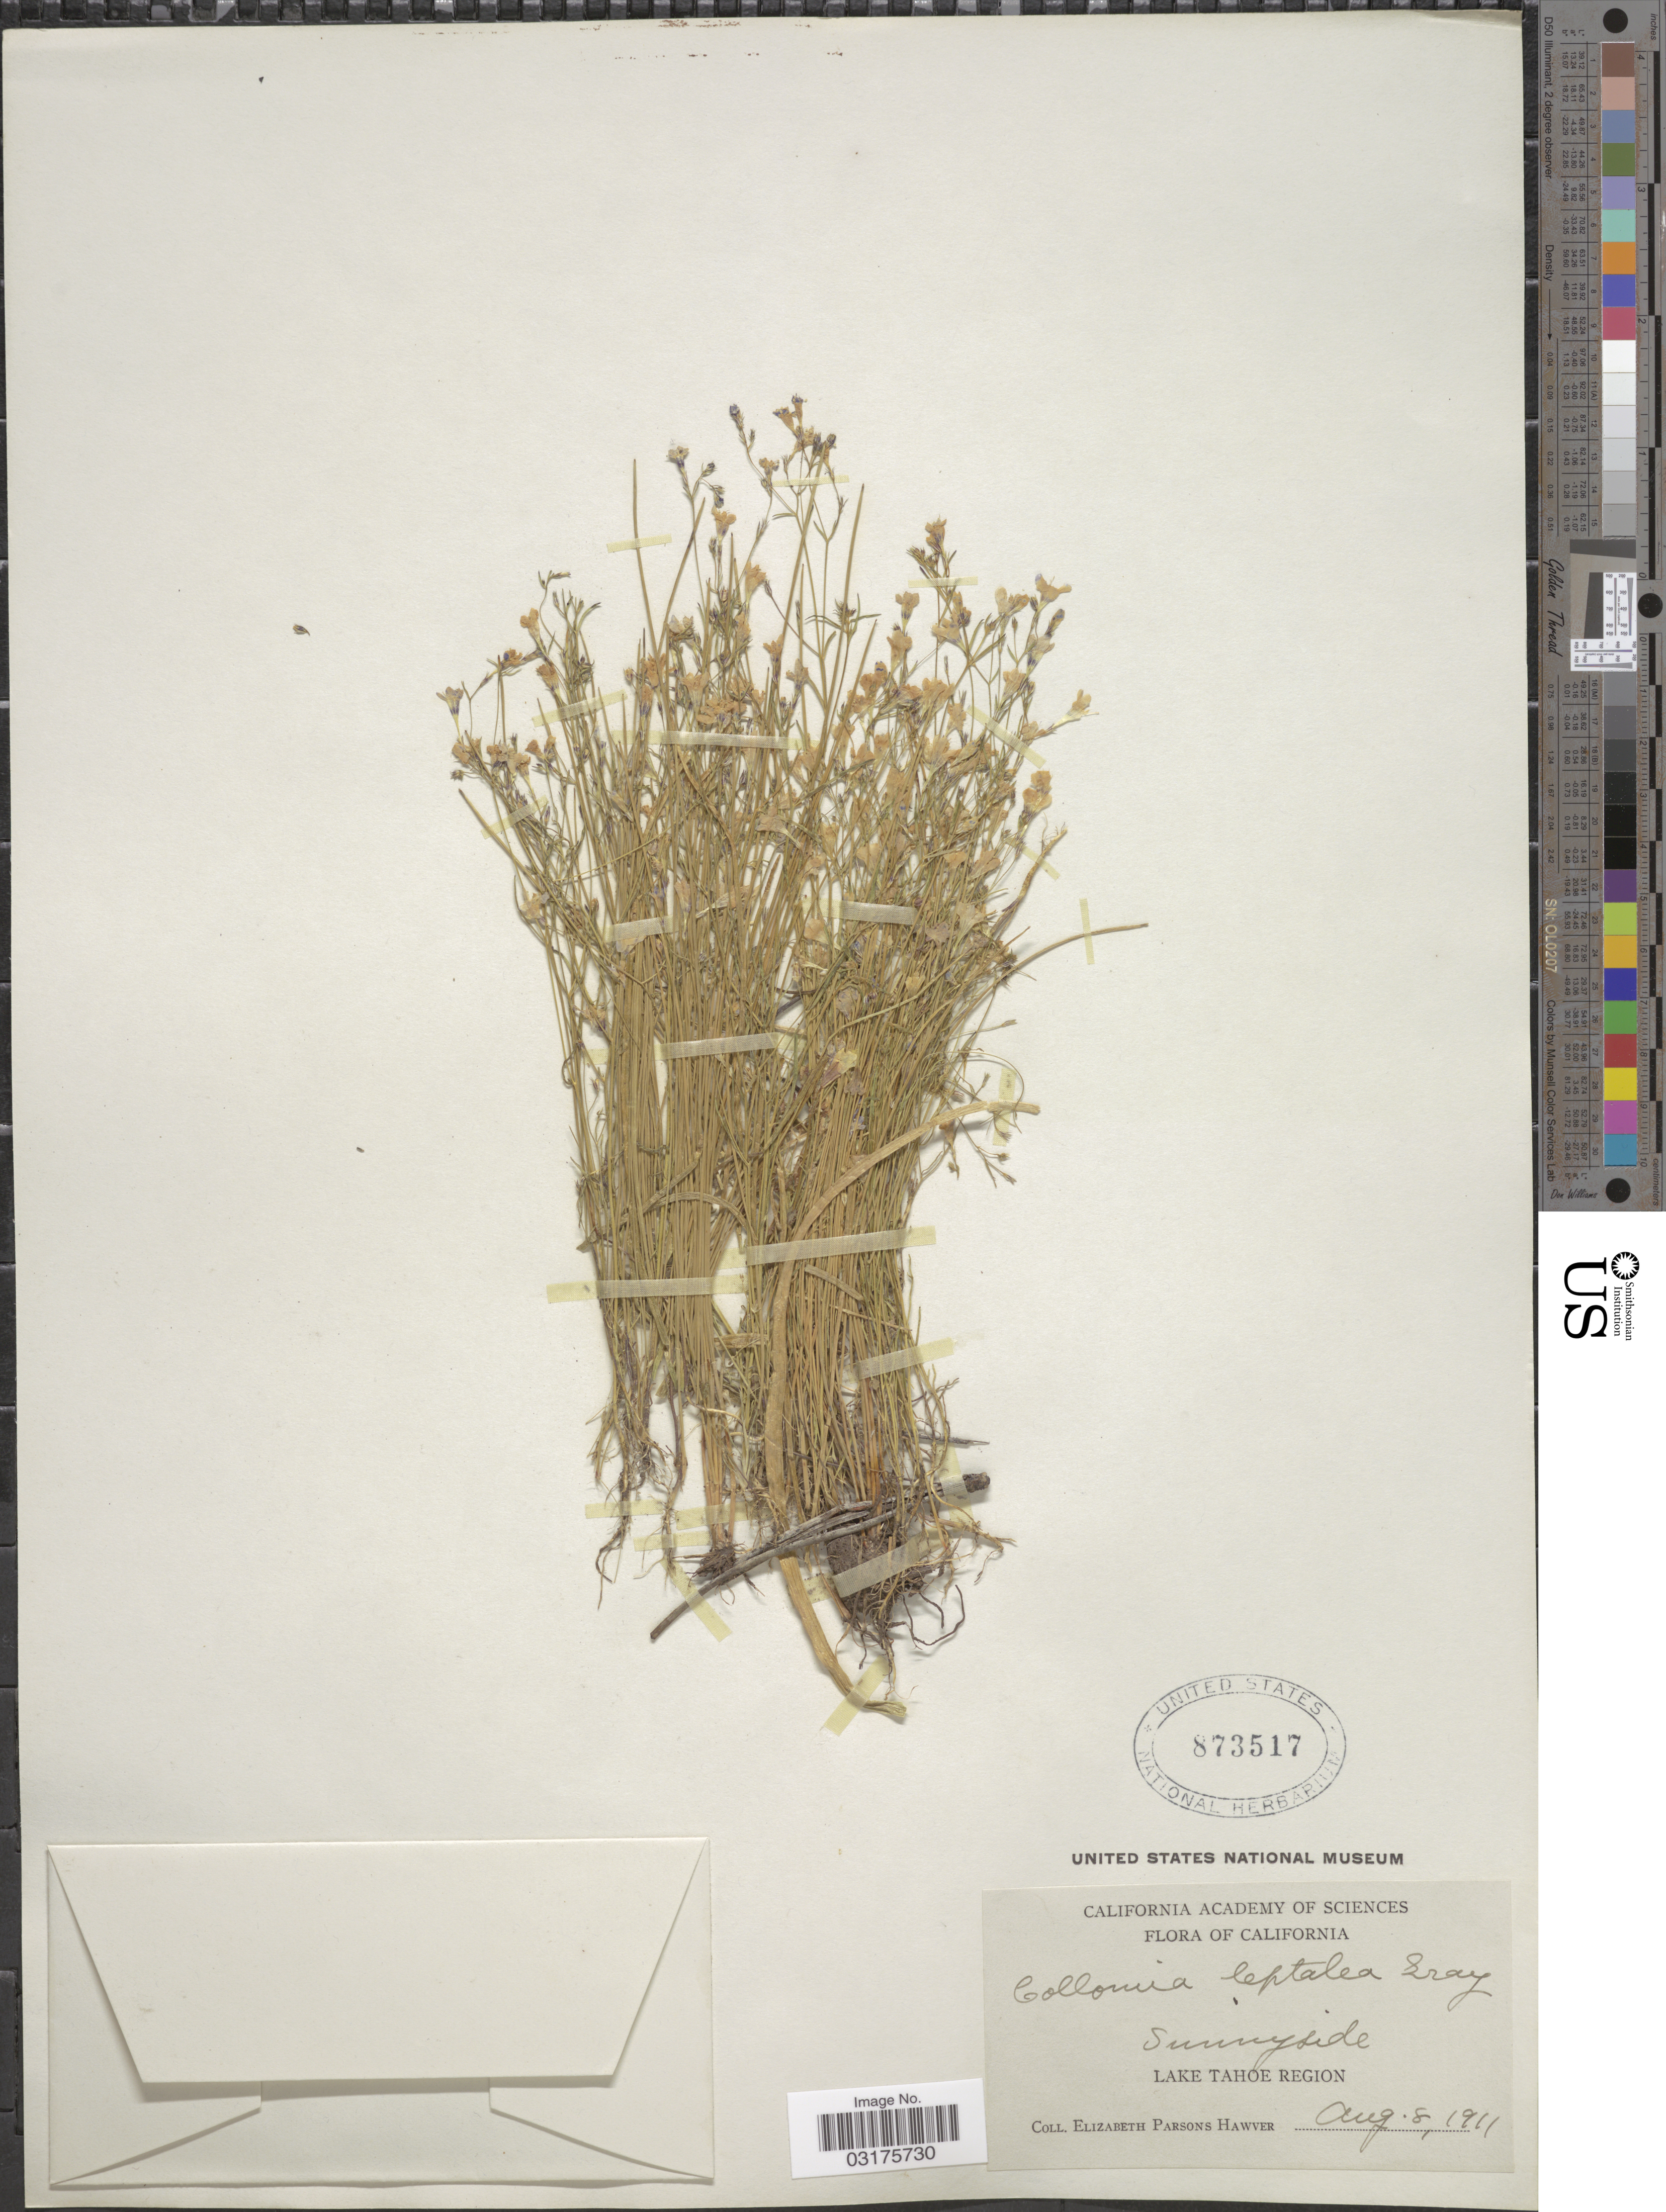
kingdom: Plantae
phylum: Tracheophyta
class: Magnoliopsida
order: Ericales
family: Polemoniaceae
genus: Navarretia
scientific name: Navarretia leptalea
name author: (A. Gray) L.A. Johnson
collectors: E. Hawver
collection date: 1911-08-08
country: United States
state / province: California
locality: Sunnyside. Lake Tahoe Region.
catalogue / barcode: US 873517